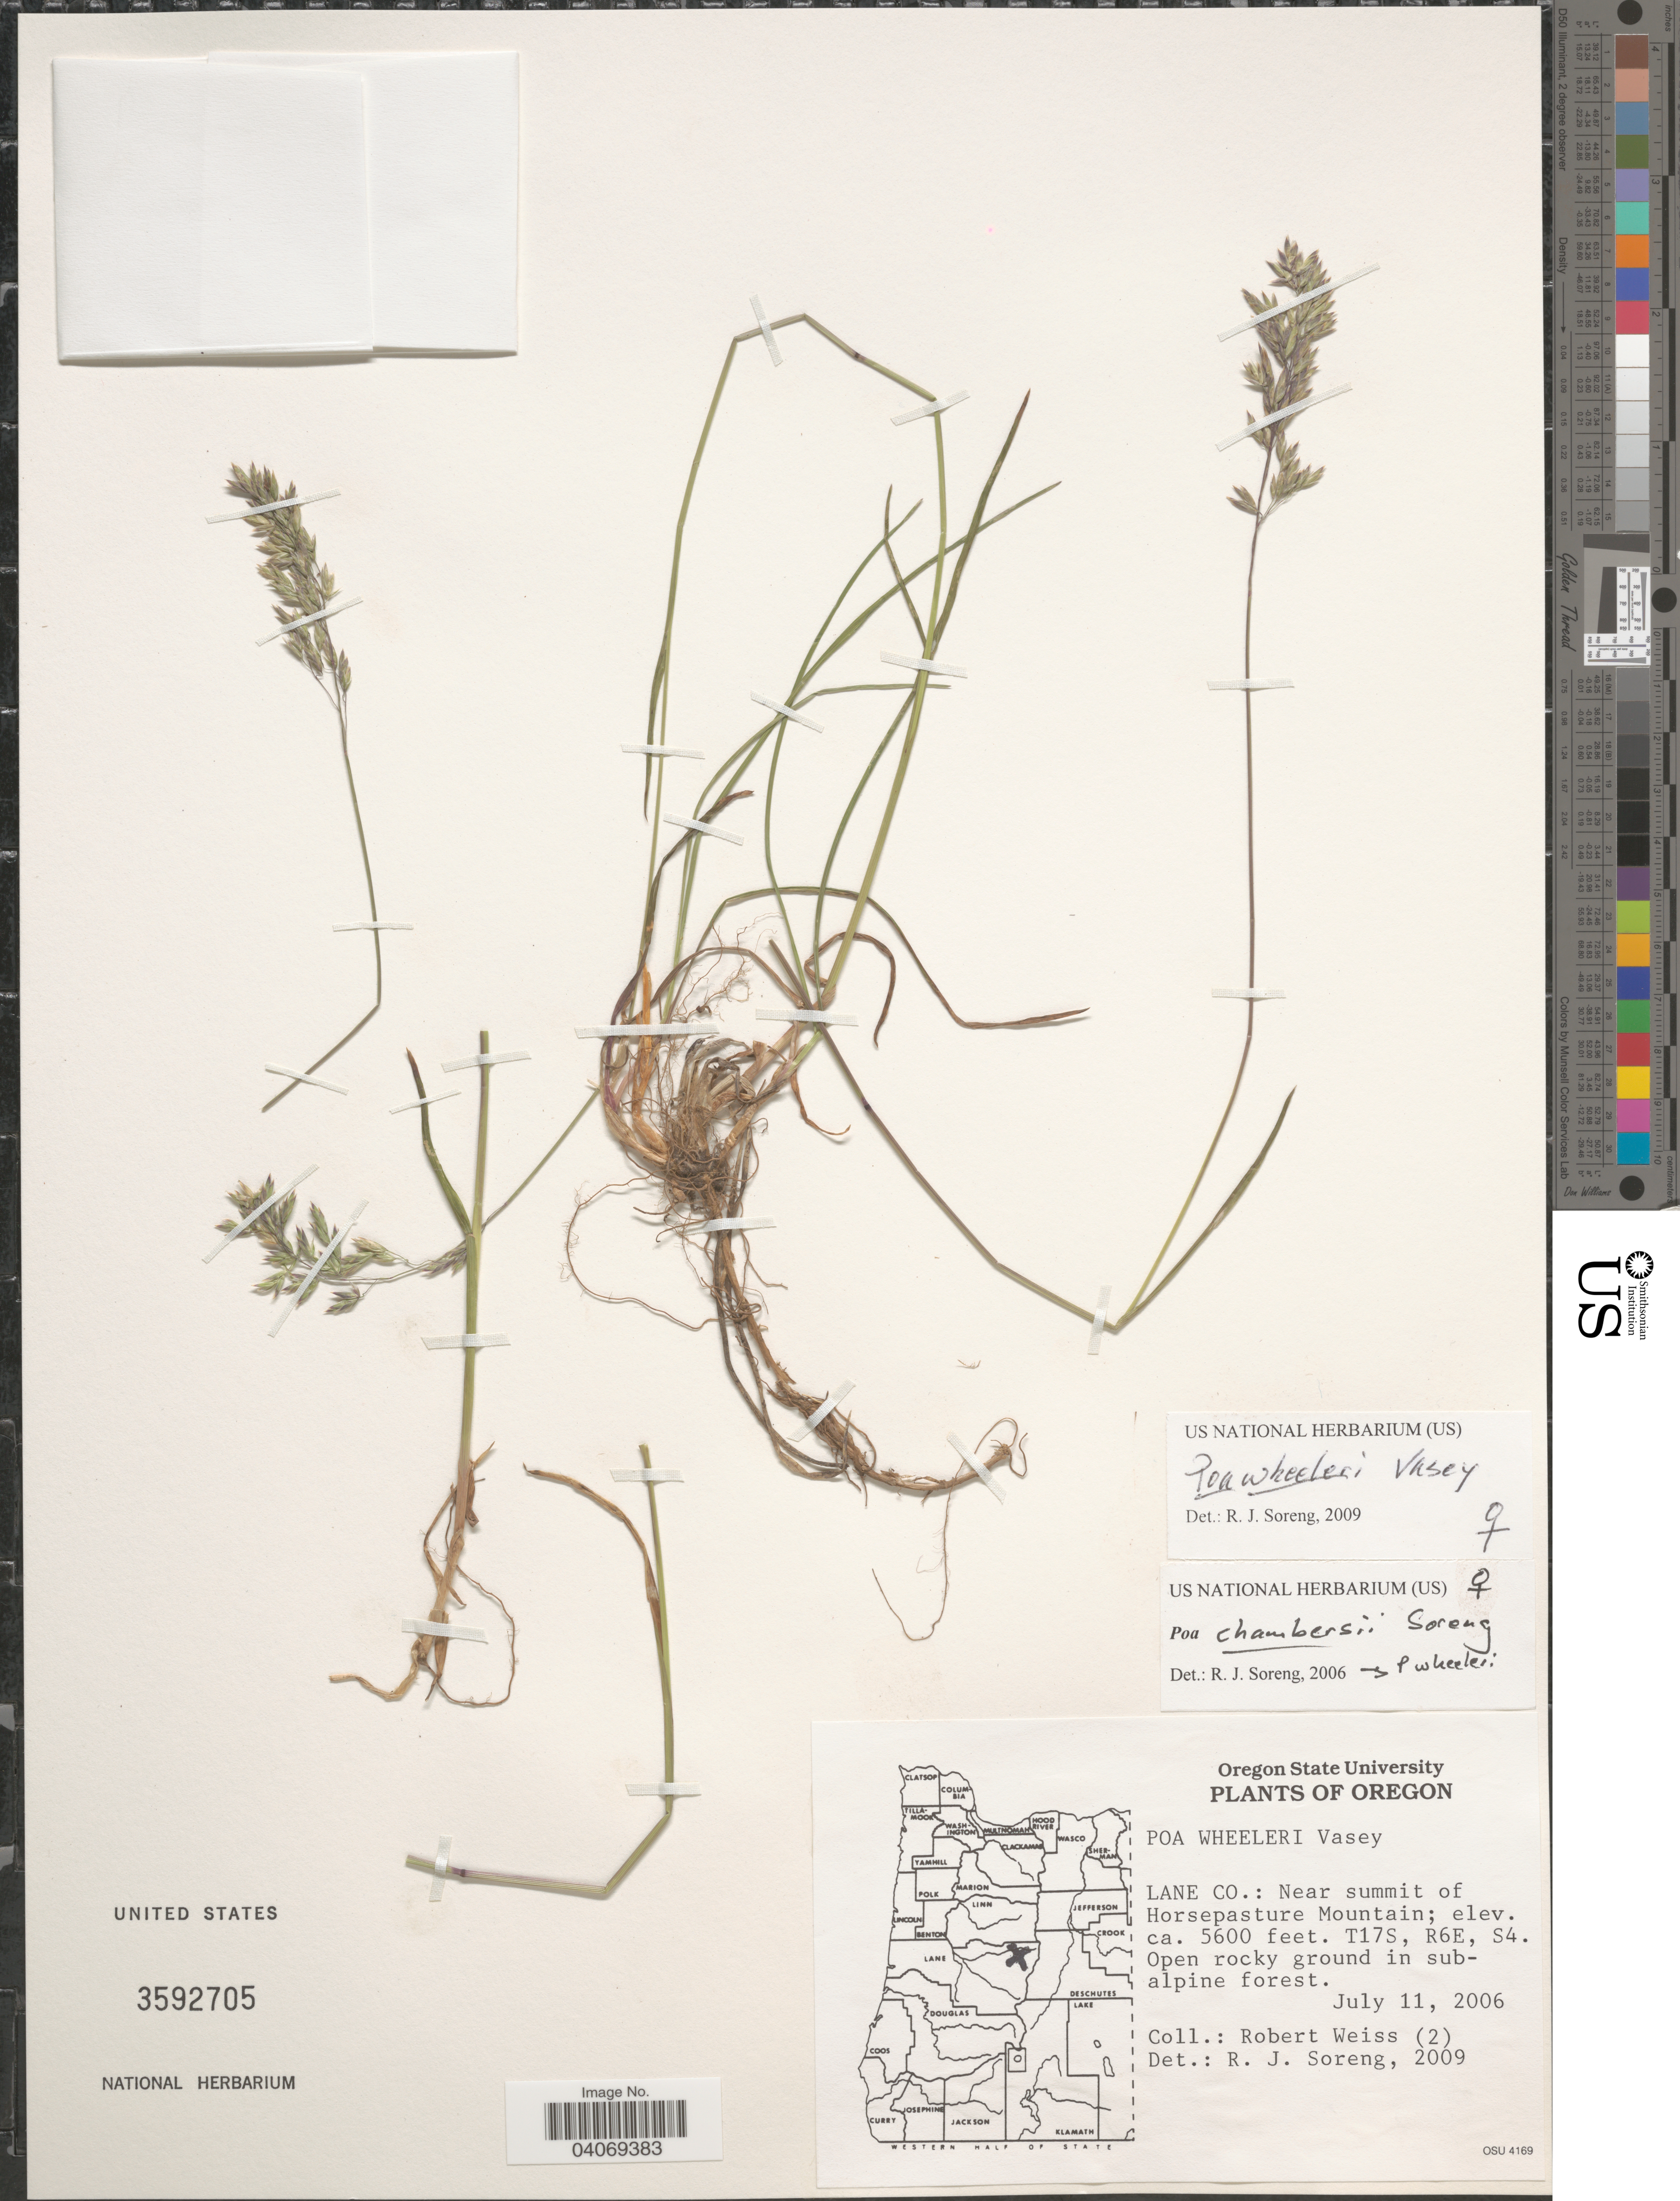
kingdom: Plantae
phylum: Tracheophyta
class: Liliopsida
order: Poales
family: Poaceae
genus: Poa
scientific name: Poa wheeleri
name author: Vasey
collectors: R. Weiss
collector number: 2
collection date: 2006-07-11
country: United States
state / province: Oregon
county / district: Lane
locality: Lane Co.: Near summit of Horsepasture Mountain. T17S, R6E, S4. Open rocky ground in subalpine forest.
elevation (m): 1707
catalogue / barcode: US 3592705